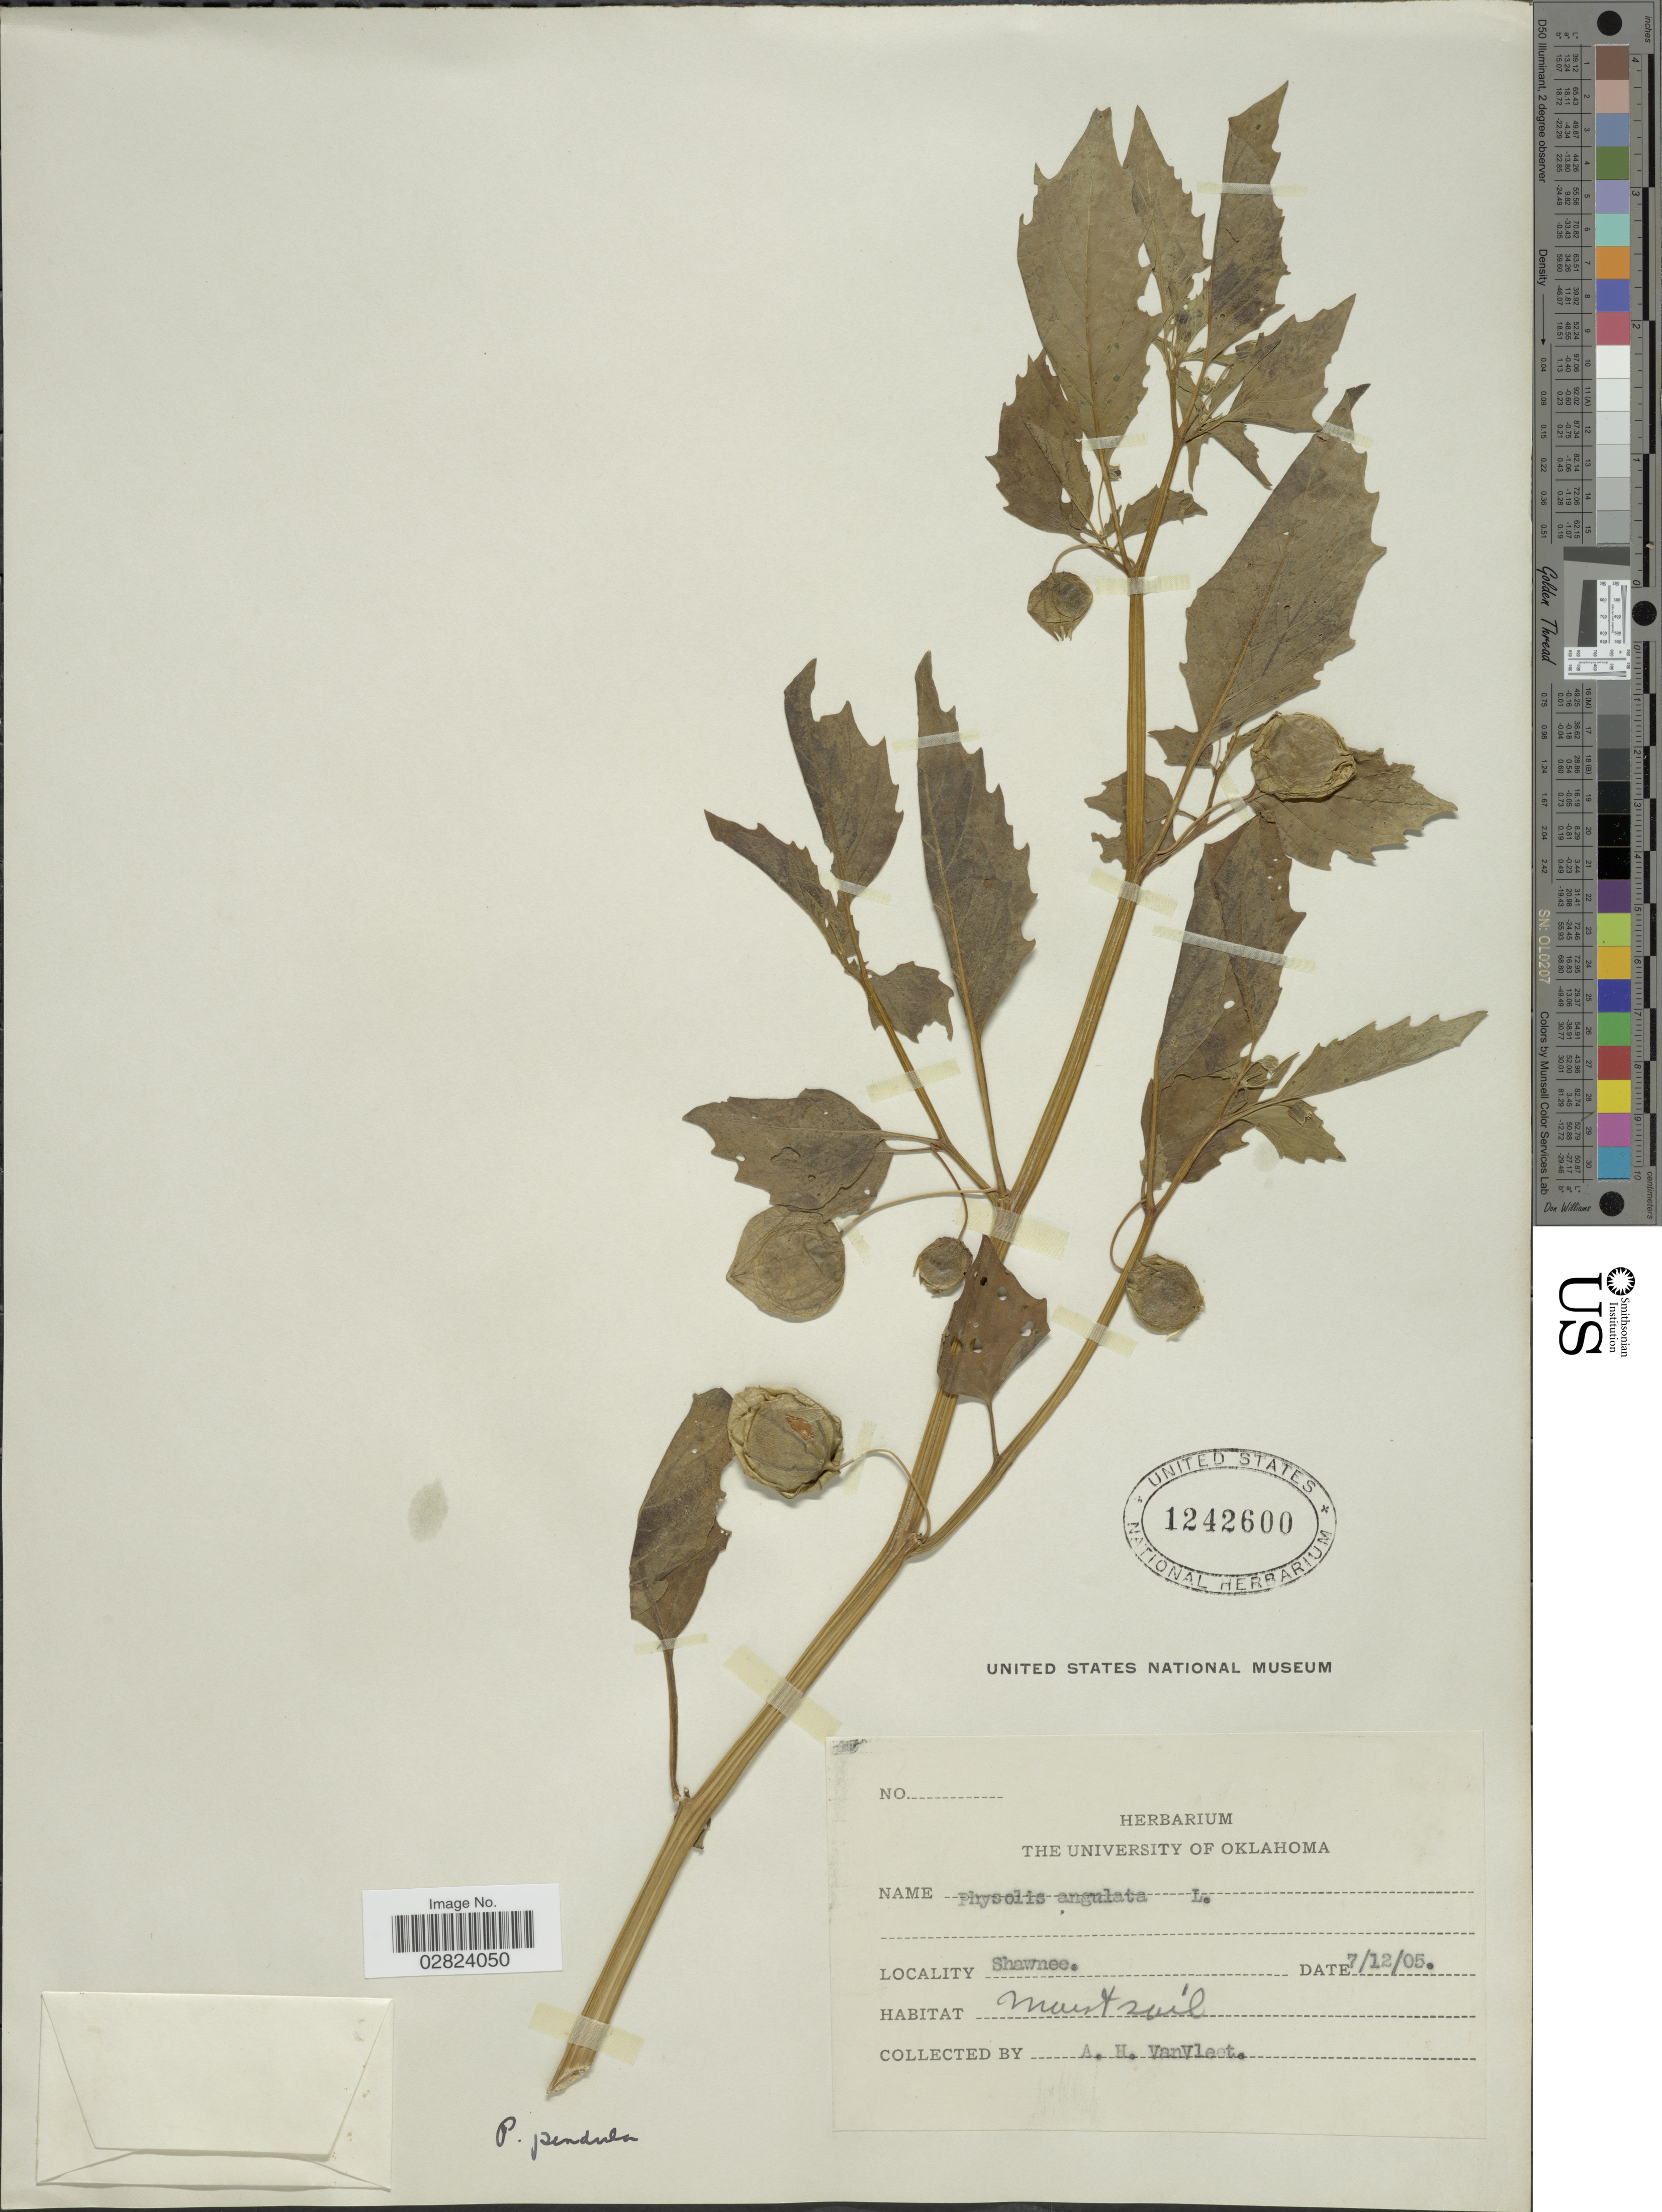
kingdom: Plantae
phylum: Tracheophyta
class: Magnoliopsida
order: Solanales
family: Solanaceae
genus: Physalis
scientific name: Physalis pendula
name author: Rydb.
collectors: A. H. Van Vleet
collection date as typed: Transcribed d/m/y: 12/7/5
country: United States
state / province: Oklahoma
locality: Shawnee.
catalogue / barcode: US 1242600